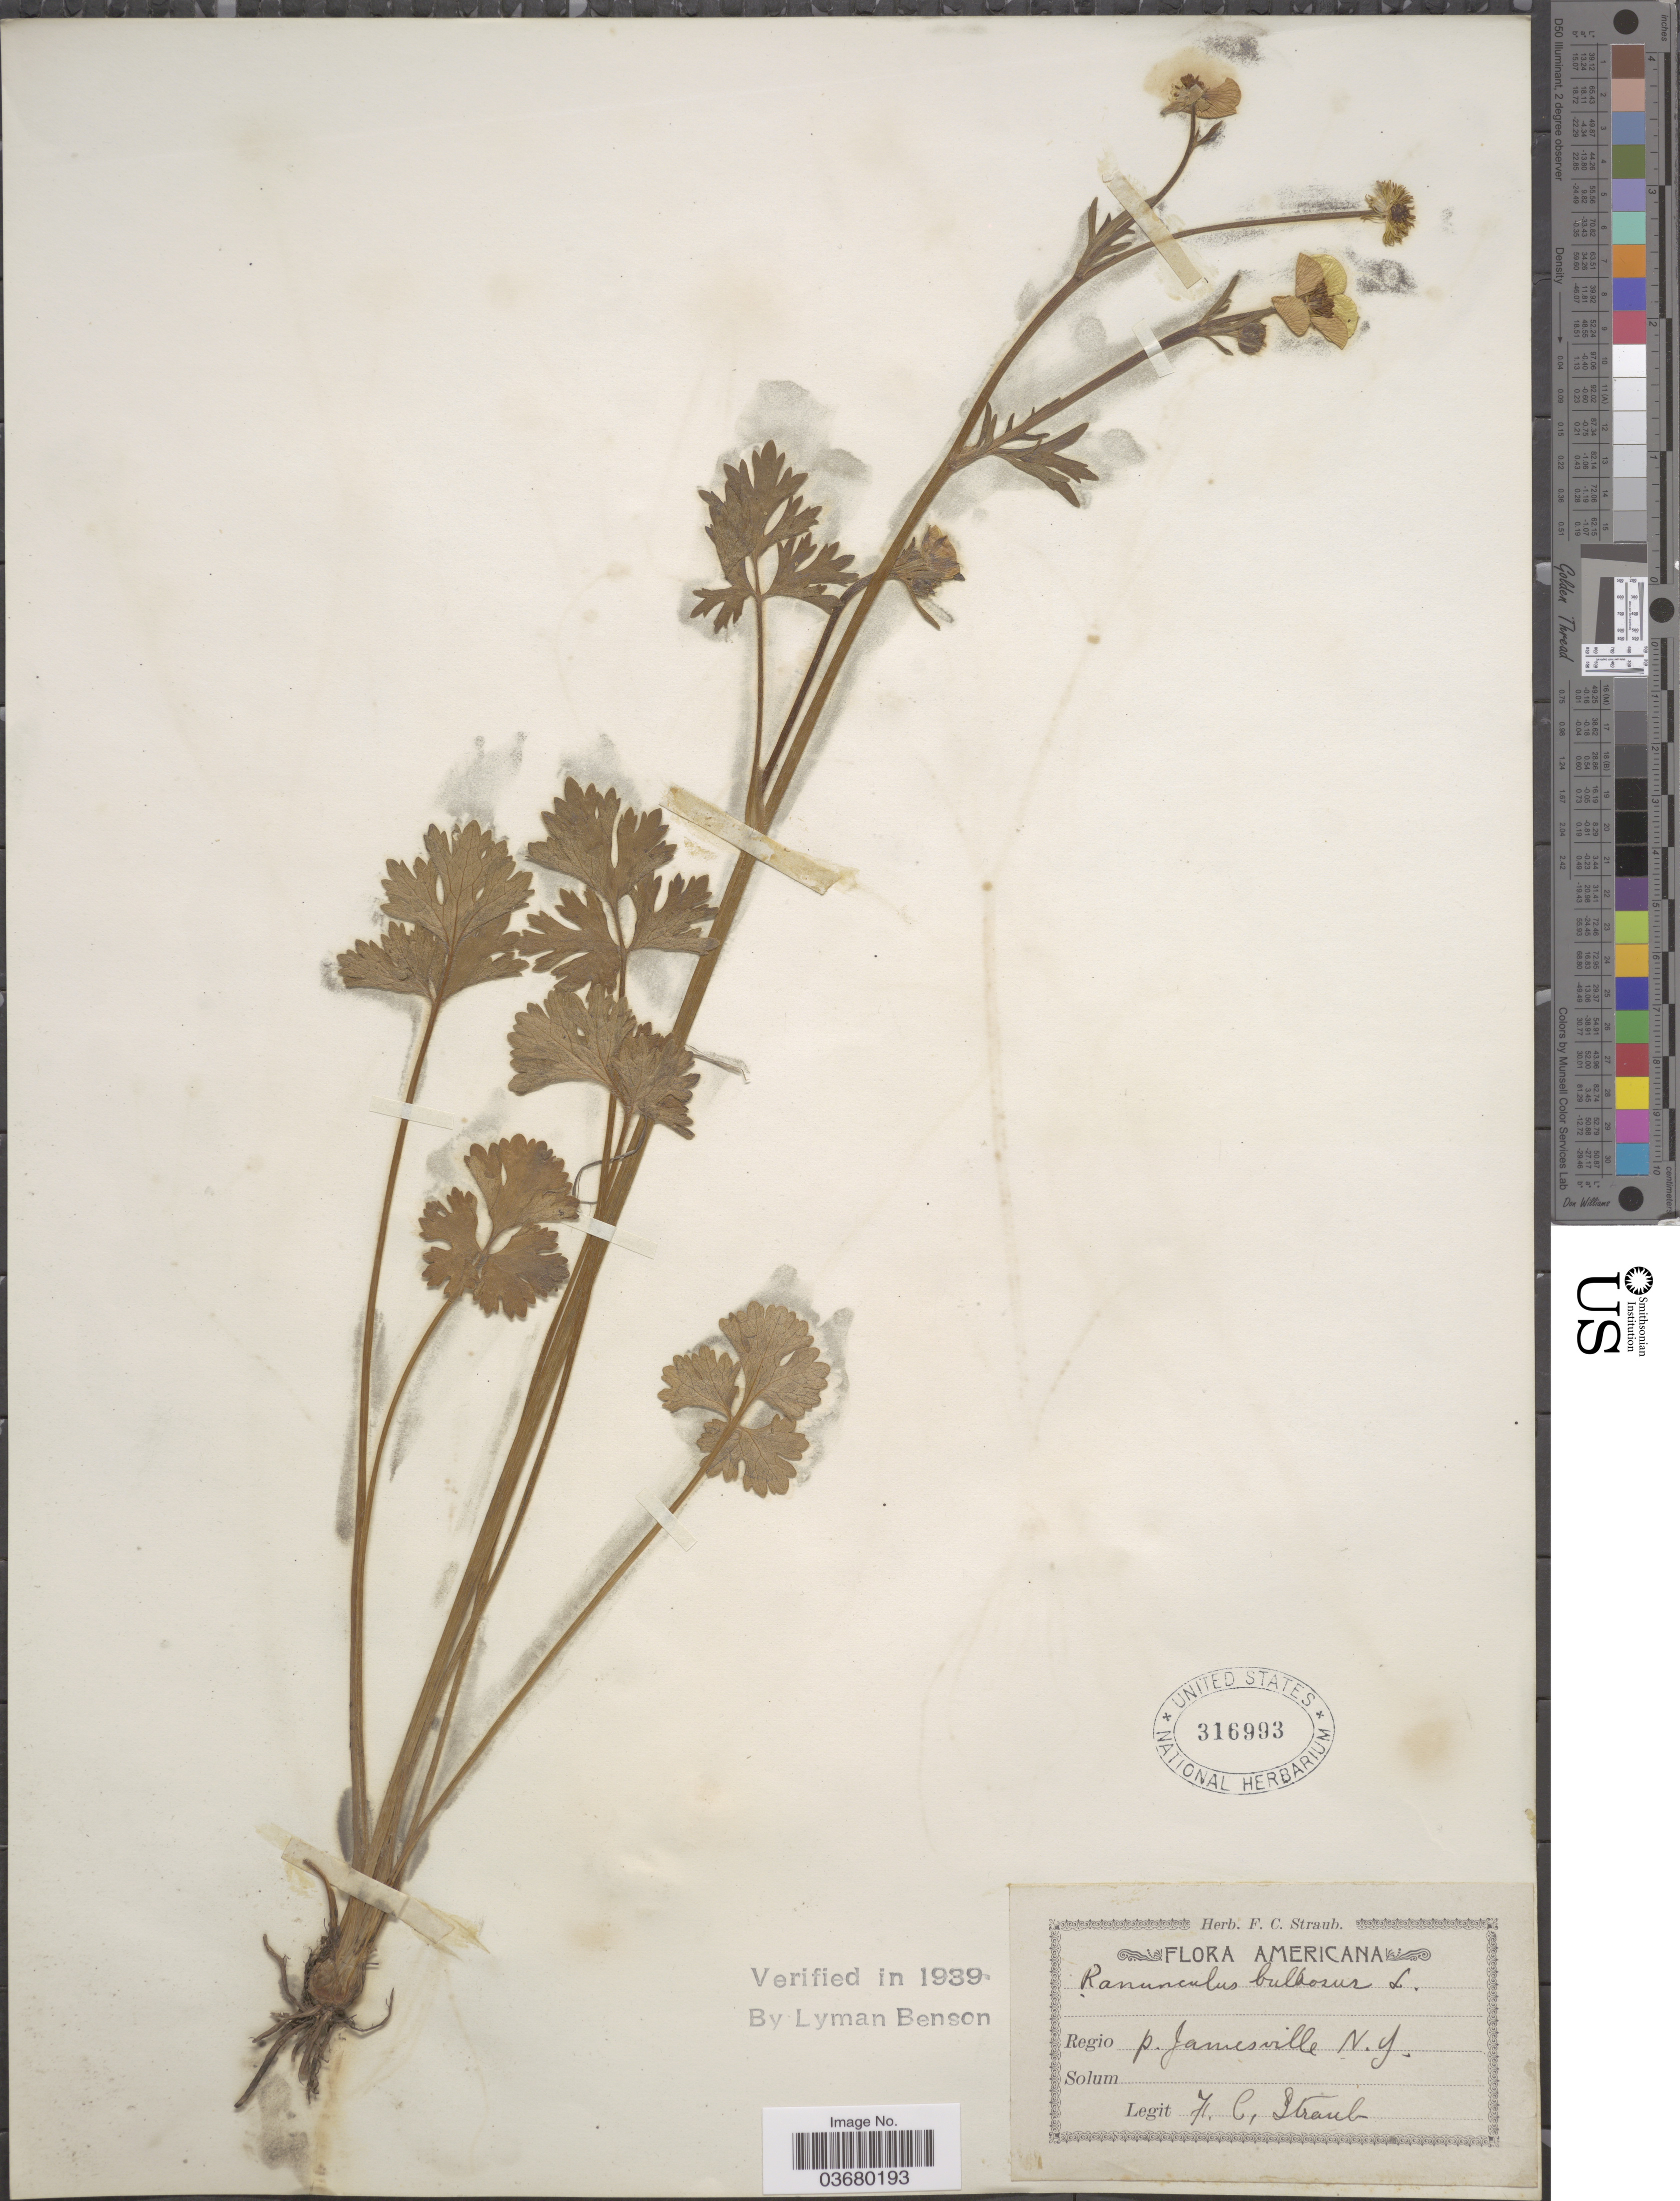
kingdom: Plantae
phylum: Tracheophyta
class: Magnoliopsida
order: Ranunculales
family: Ranunculaceae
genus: Ranunculus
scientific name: Ranunculus bulbosus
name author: L.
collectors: F. Straub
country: United States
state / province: New York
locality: Regio P. Jamesville.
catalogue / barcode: US 316993